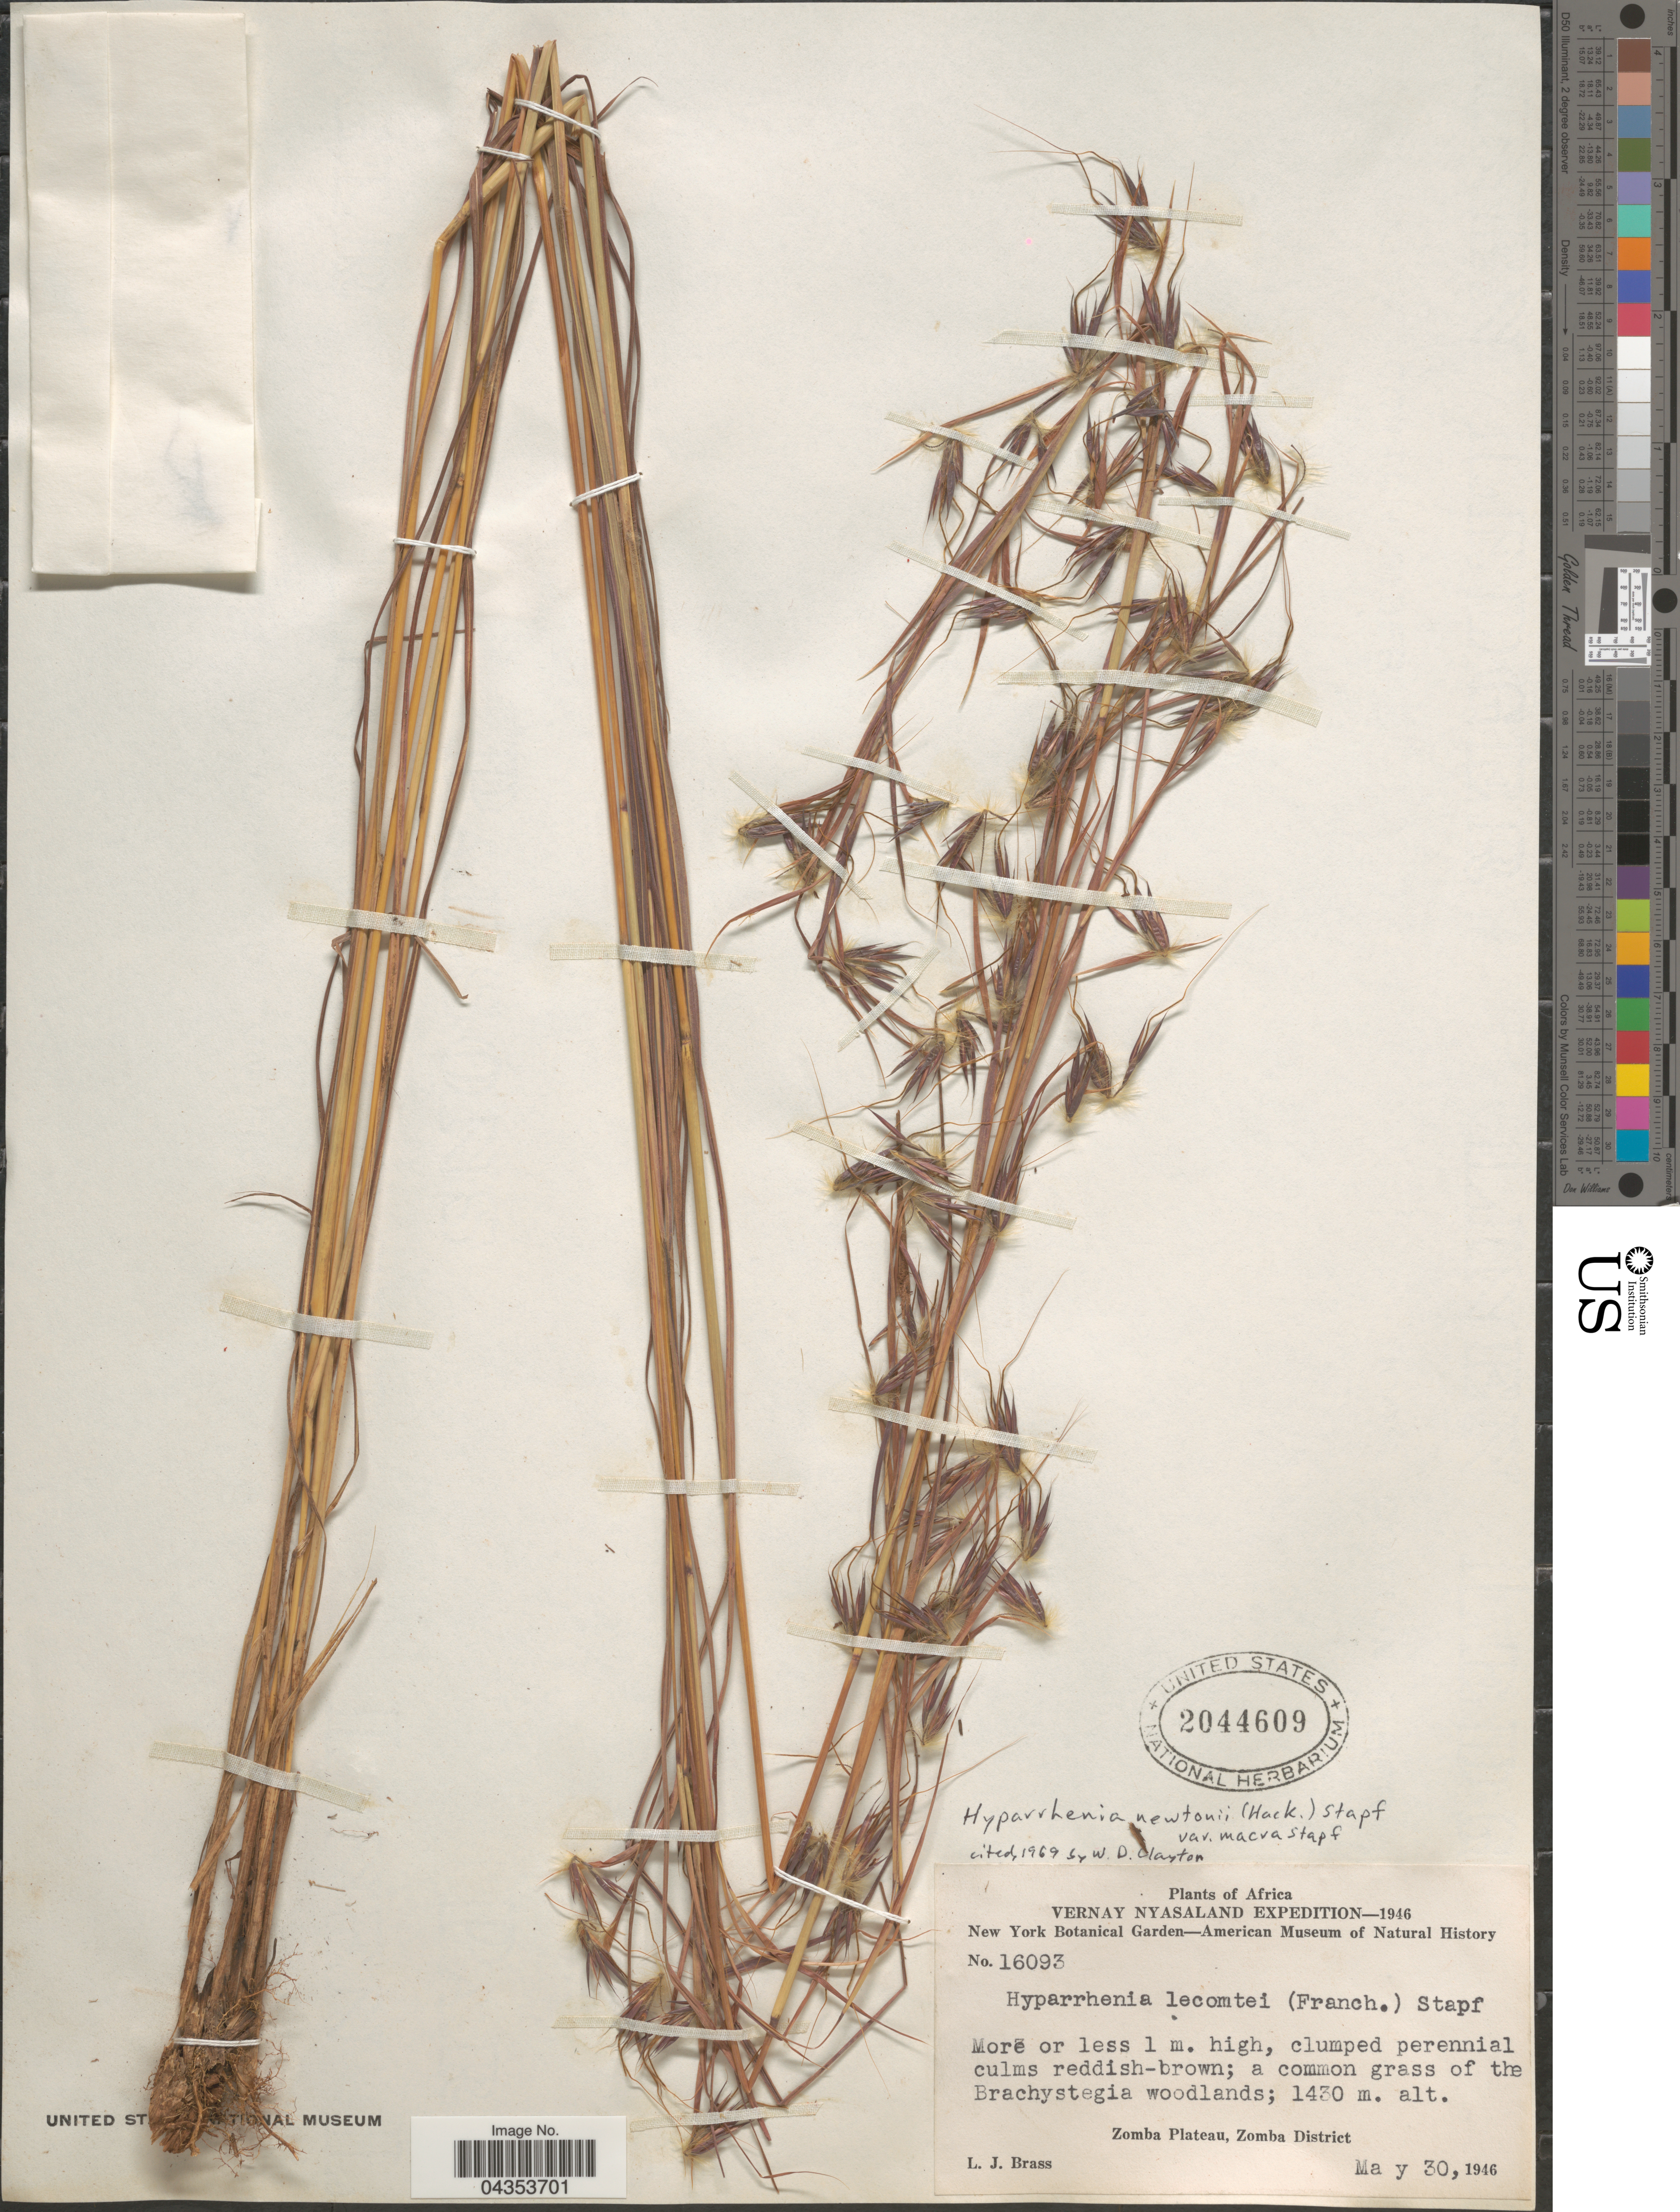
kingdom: Plantae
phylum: Tracheophyta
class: Liliopsida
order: Poales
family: Poaceae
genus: Hyparrhenia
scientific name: Hyparrhenia newtonii var. macra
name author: Stapf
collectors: L. J. Brass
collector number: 16093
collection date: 1946-05-03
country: Malawi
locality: Vernay Nyasaland Expedition-1946. Zomba Plateau, Zomba District.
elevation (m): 1430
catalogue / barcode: US 2044609